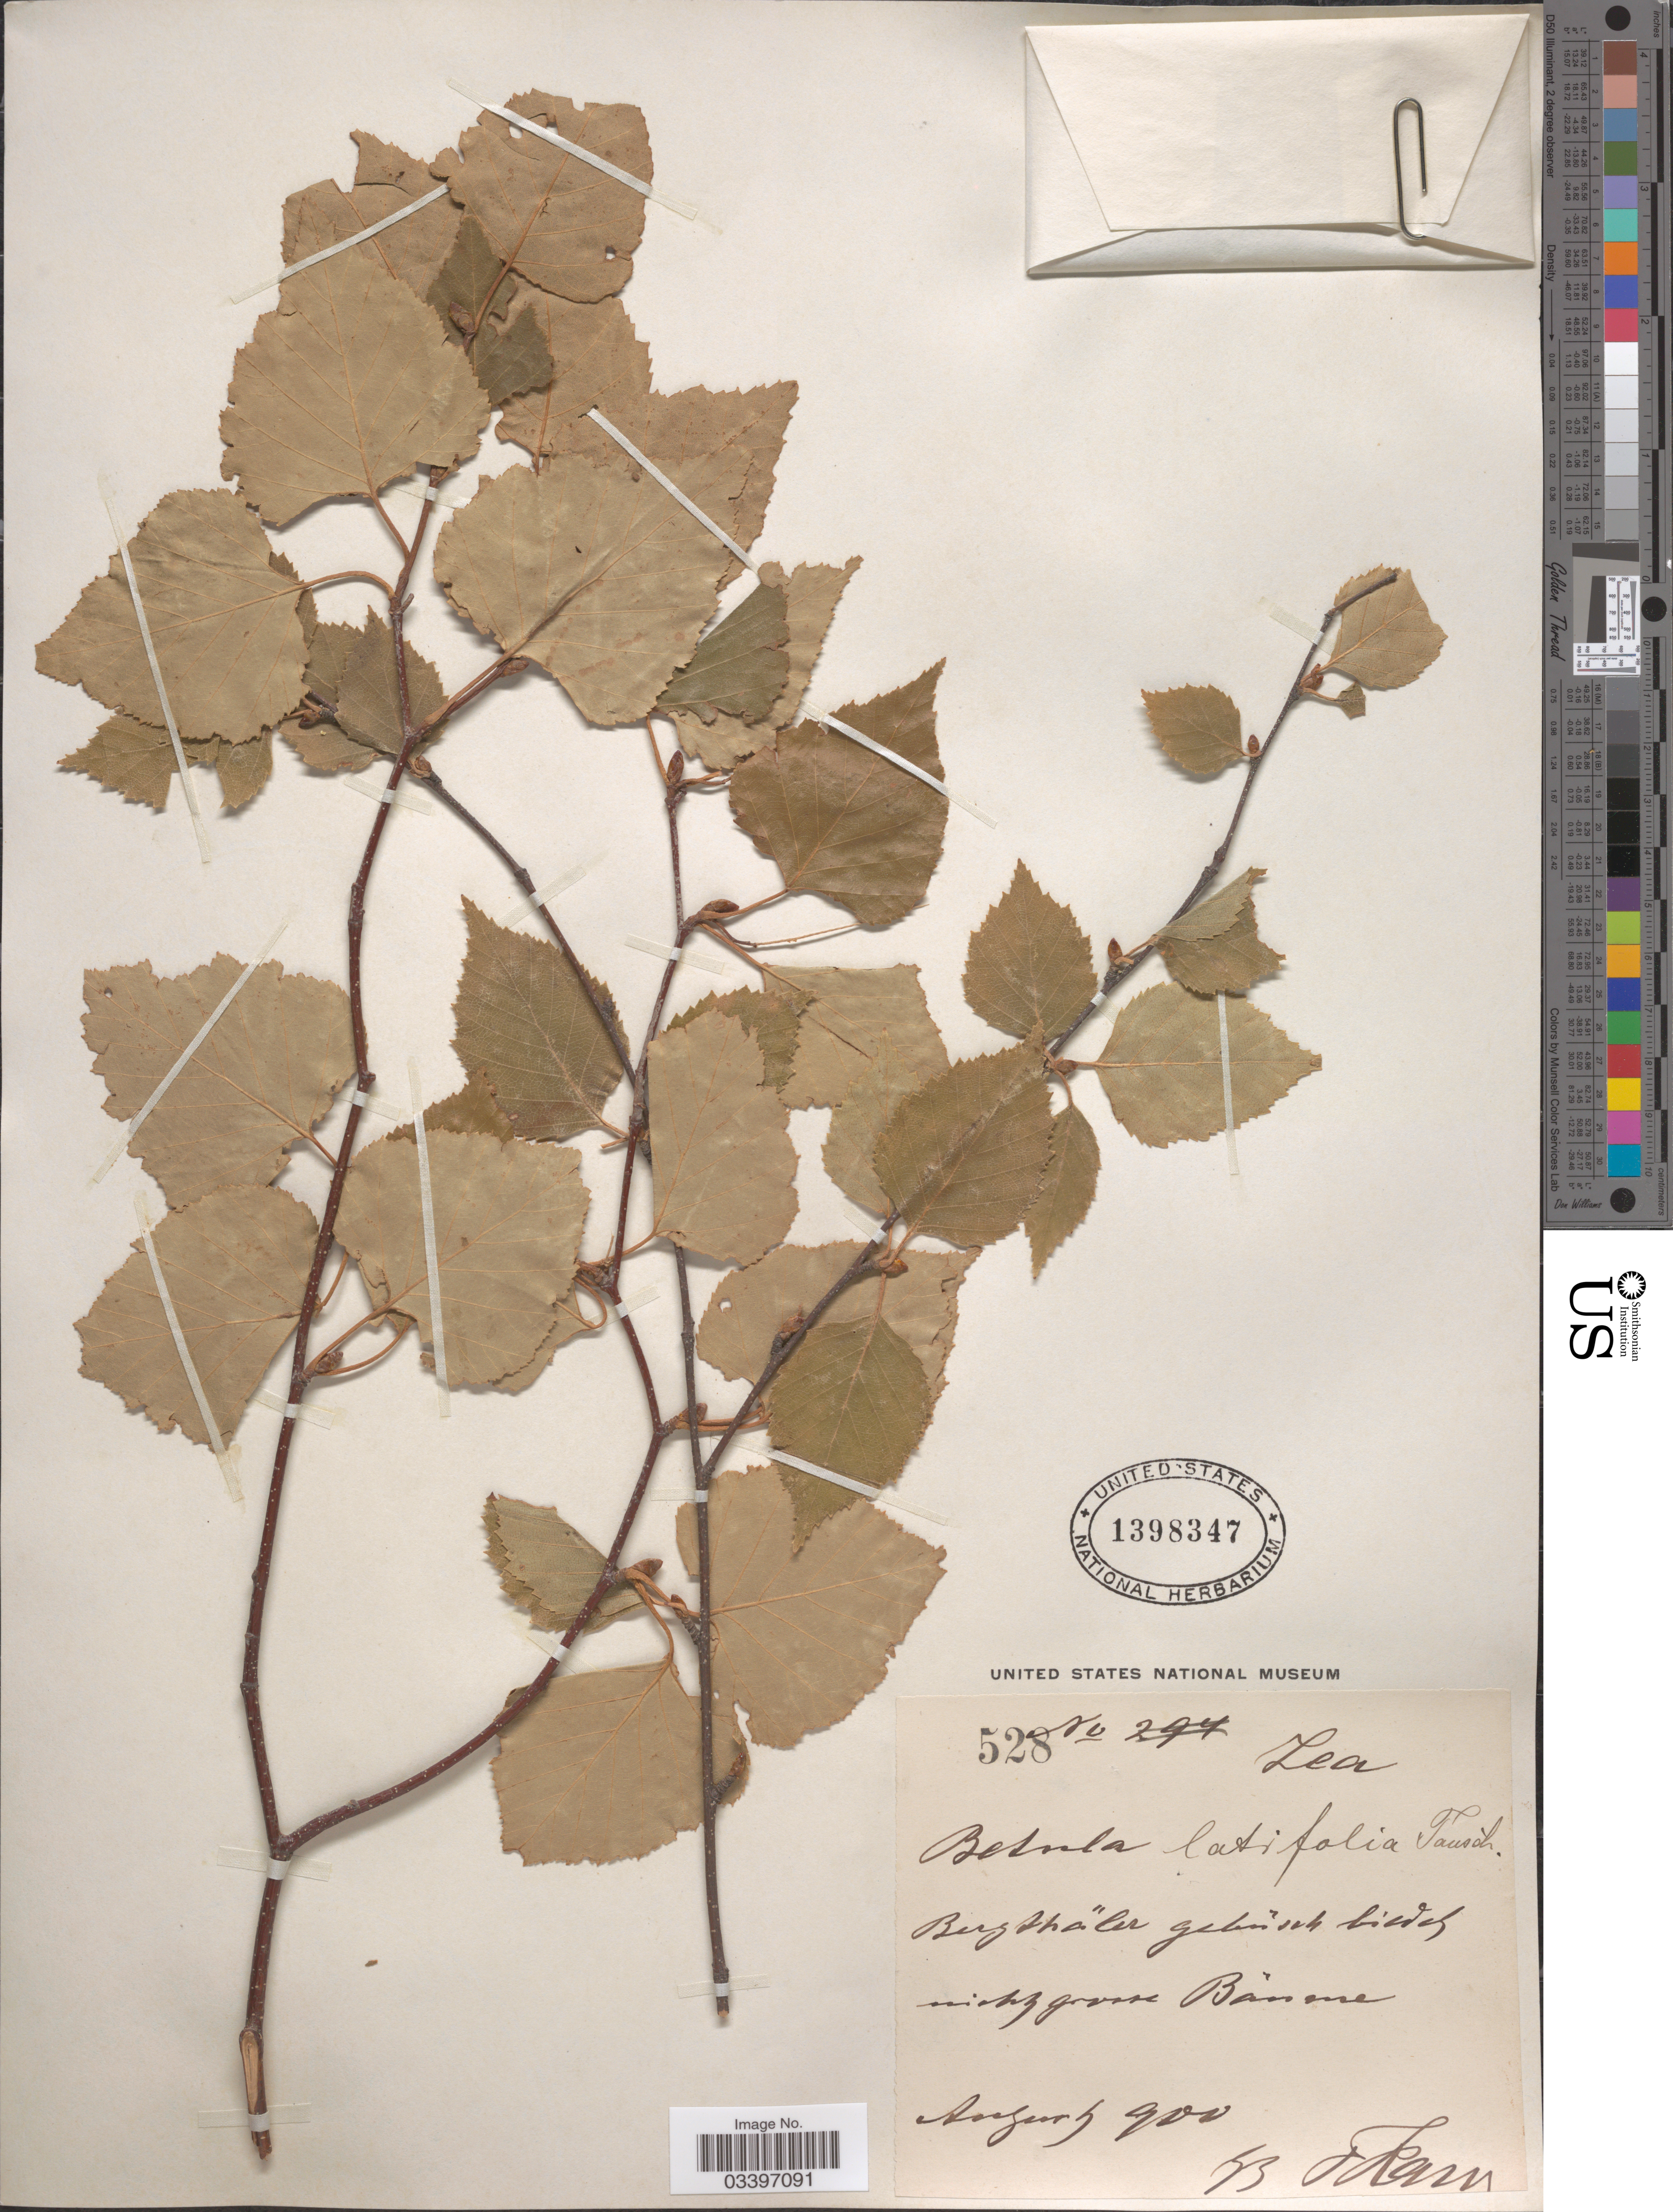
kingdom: Plantae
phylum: Tracheophyta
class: Magnoliopsida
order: Fagales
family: Betulaceae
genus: Betula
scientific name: Betula latifolia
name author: Tausch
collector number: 528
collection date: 1900-08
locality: Bergthäler gebüsch biedel misch grove Bäume. [interpreted]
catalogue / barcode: US 1398347